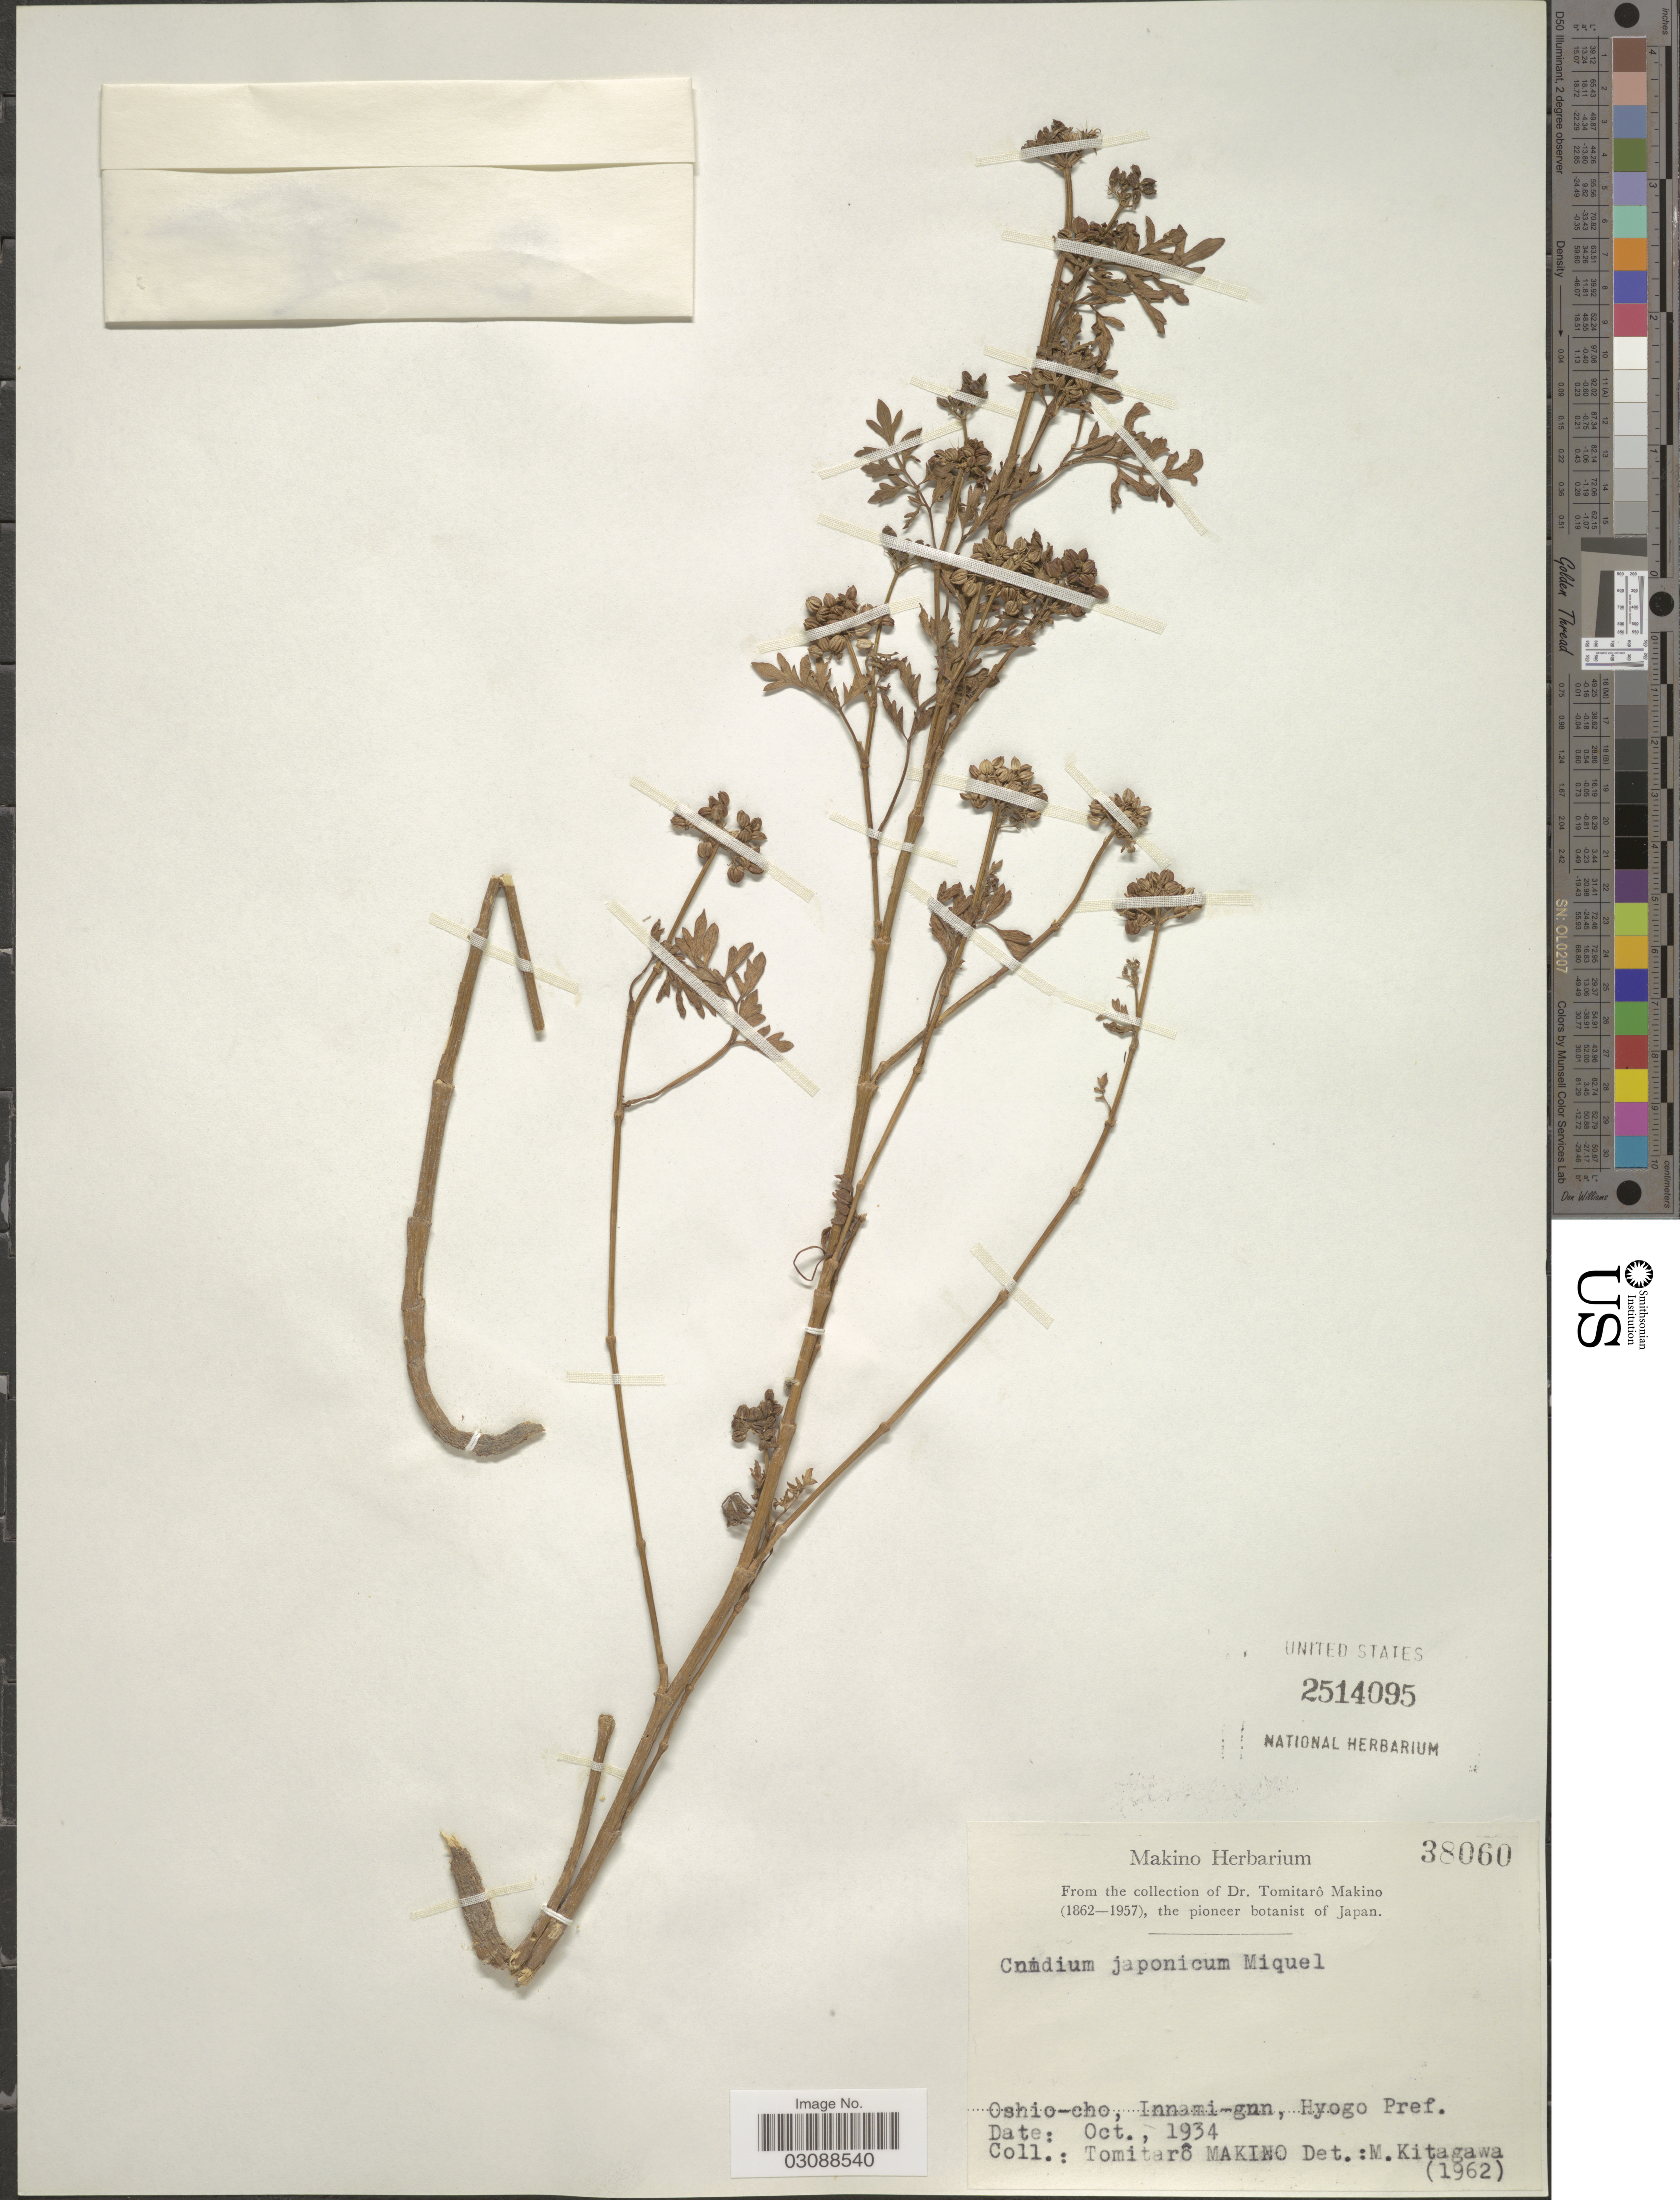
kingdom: Plantae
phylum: Tracheophyta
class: Magnoliopsida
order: Apiales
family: Apiaceae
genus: Cnidium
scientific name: Cnidium japonicum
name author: Miq.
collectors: T. Makino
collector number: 38060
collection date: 1934-10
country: Japan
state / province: Hyogo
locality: Oshio-cho, Innami-gnn, Hyogo Pref.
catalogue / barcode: US 2514095